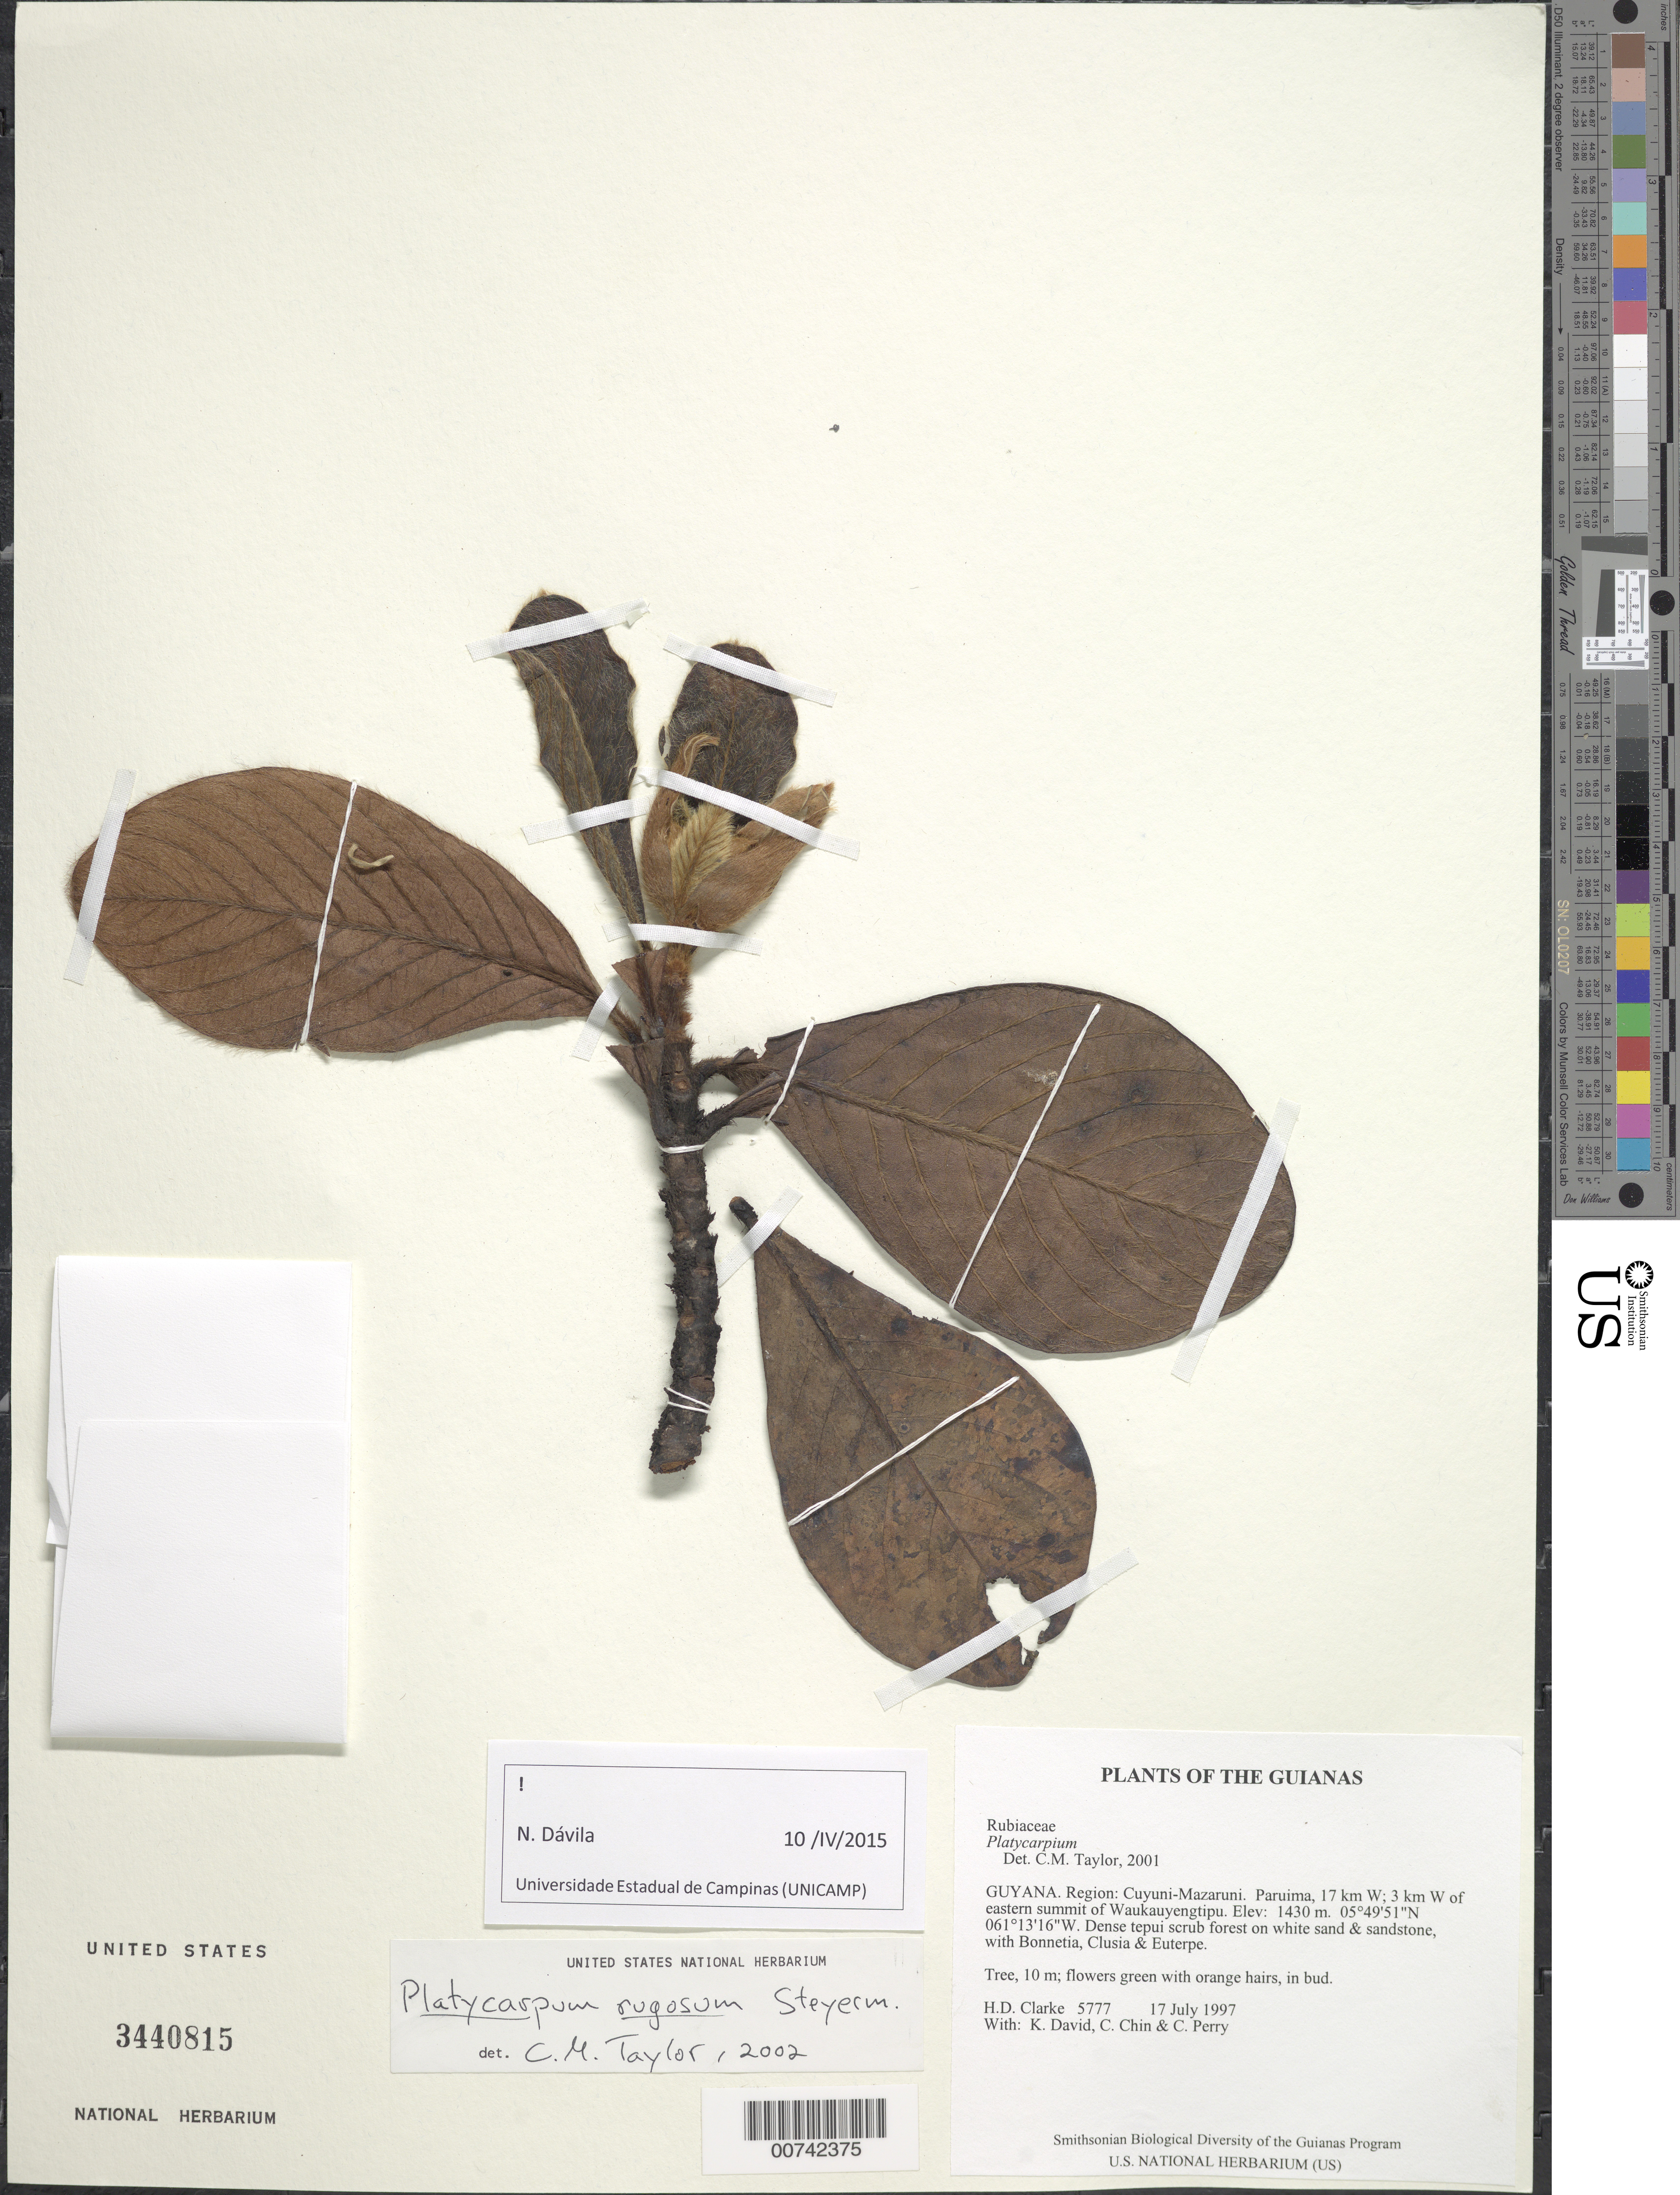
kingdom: Plantae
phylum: Tracheophyta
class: Magnoliopsida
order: Gentianales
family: Rubiaceae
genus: Platycarpum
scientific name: Platycarpum rugosum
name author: Steyerm.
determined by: Taylor, Charlotte M.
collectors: H. D. Clarke, K. David, C. Chin & C. Perry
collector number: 5777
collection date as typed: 17 July 1997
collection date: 1997-07-17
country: Guyana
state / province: Cuyuni-Mazaruni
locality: Paruima, 17 km W; 3 km W of eastern summit of Waukauyengtipu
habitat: Dense tepui scrub forest on white sand & sandstone, with Bonnetia, Clusia & Euterpe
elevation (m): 1430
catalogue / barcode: US 3440815